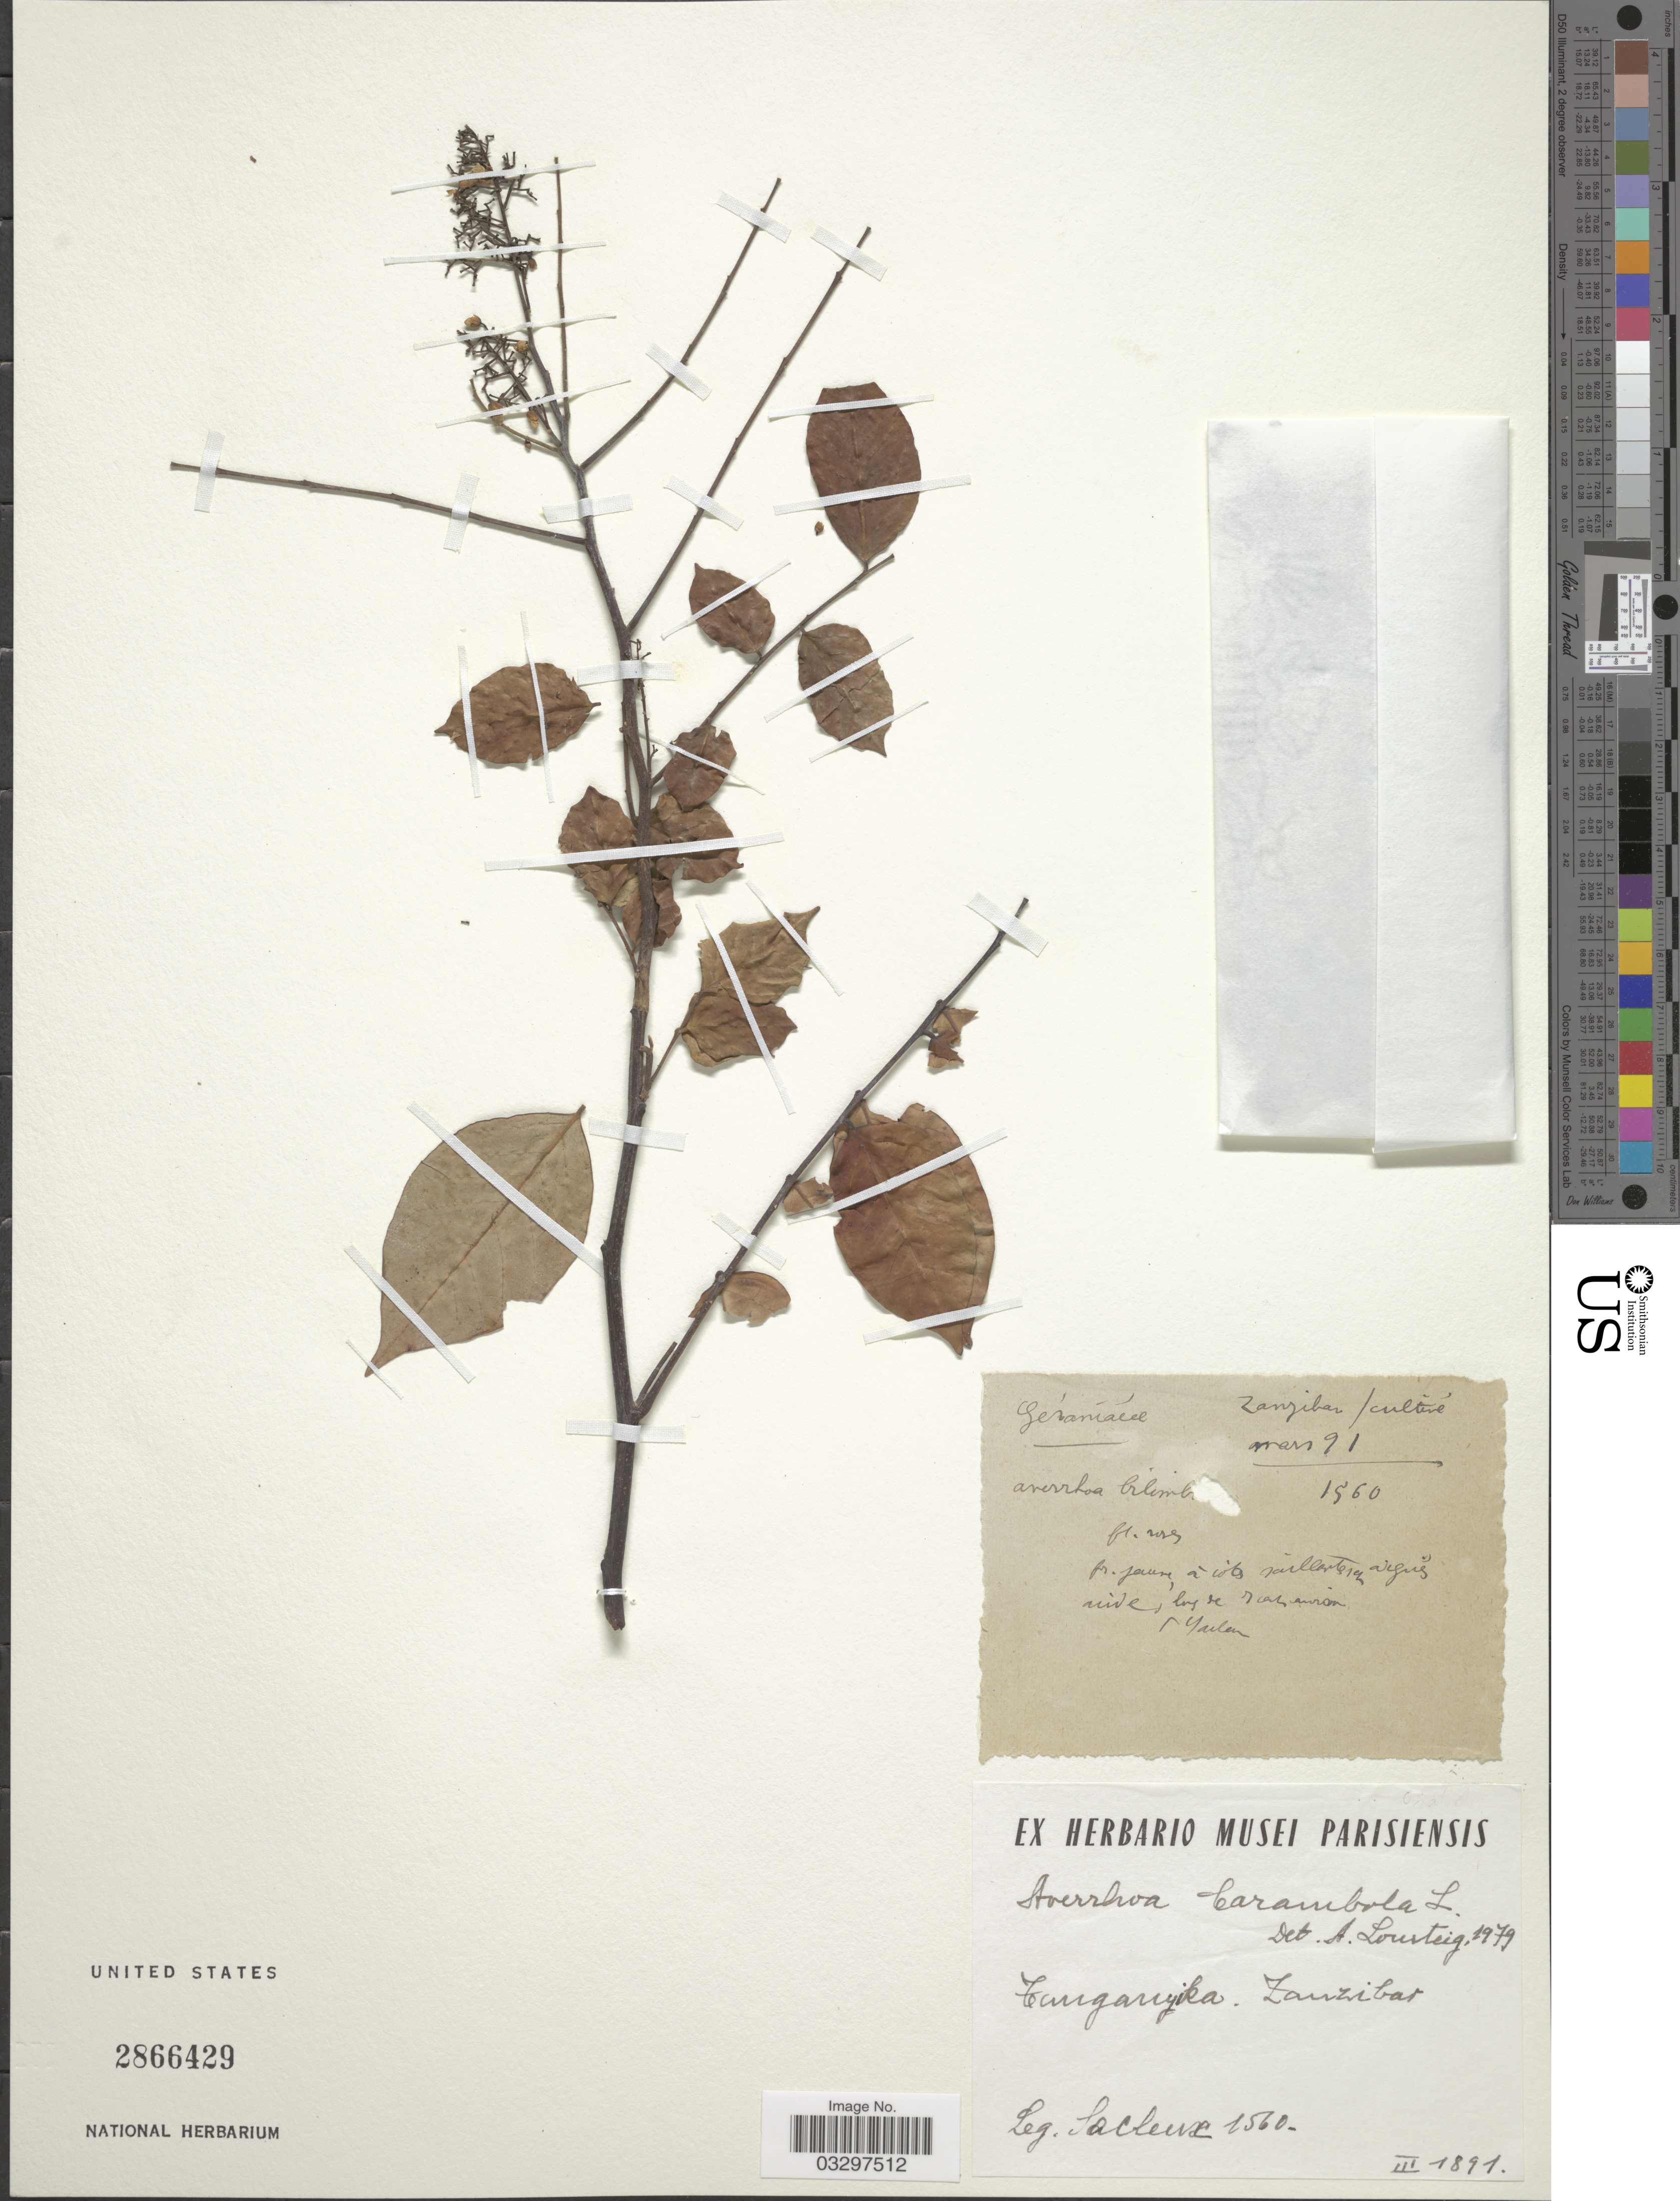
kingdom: Plantae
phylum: Tracheophyta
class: Magnoliopsida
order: Oxalidales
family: Oxalidaceae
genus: Averrhoa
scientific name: Averrhoa carambola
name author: L.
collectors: Sacleux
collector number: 1560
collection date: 1891-03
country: Tanzania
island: Zanzibar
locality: Zanzibar, Tanganyika.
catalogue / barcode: US 2866429